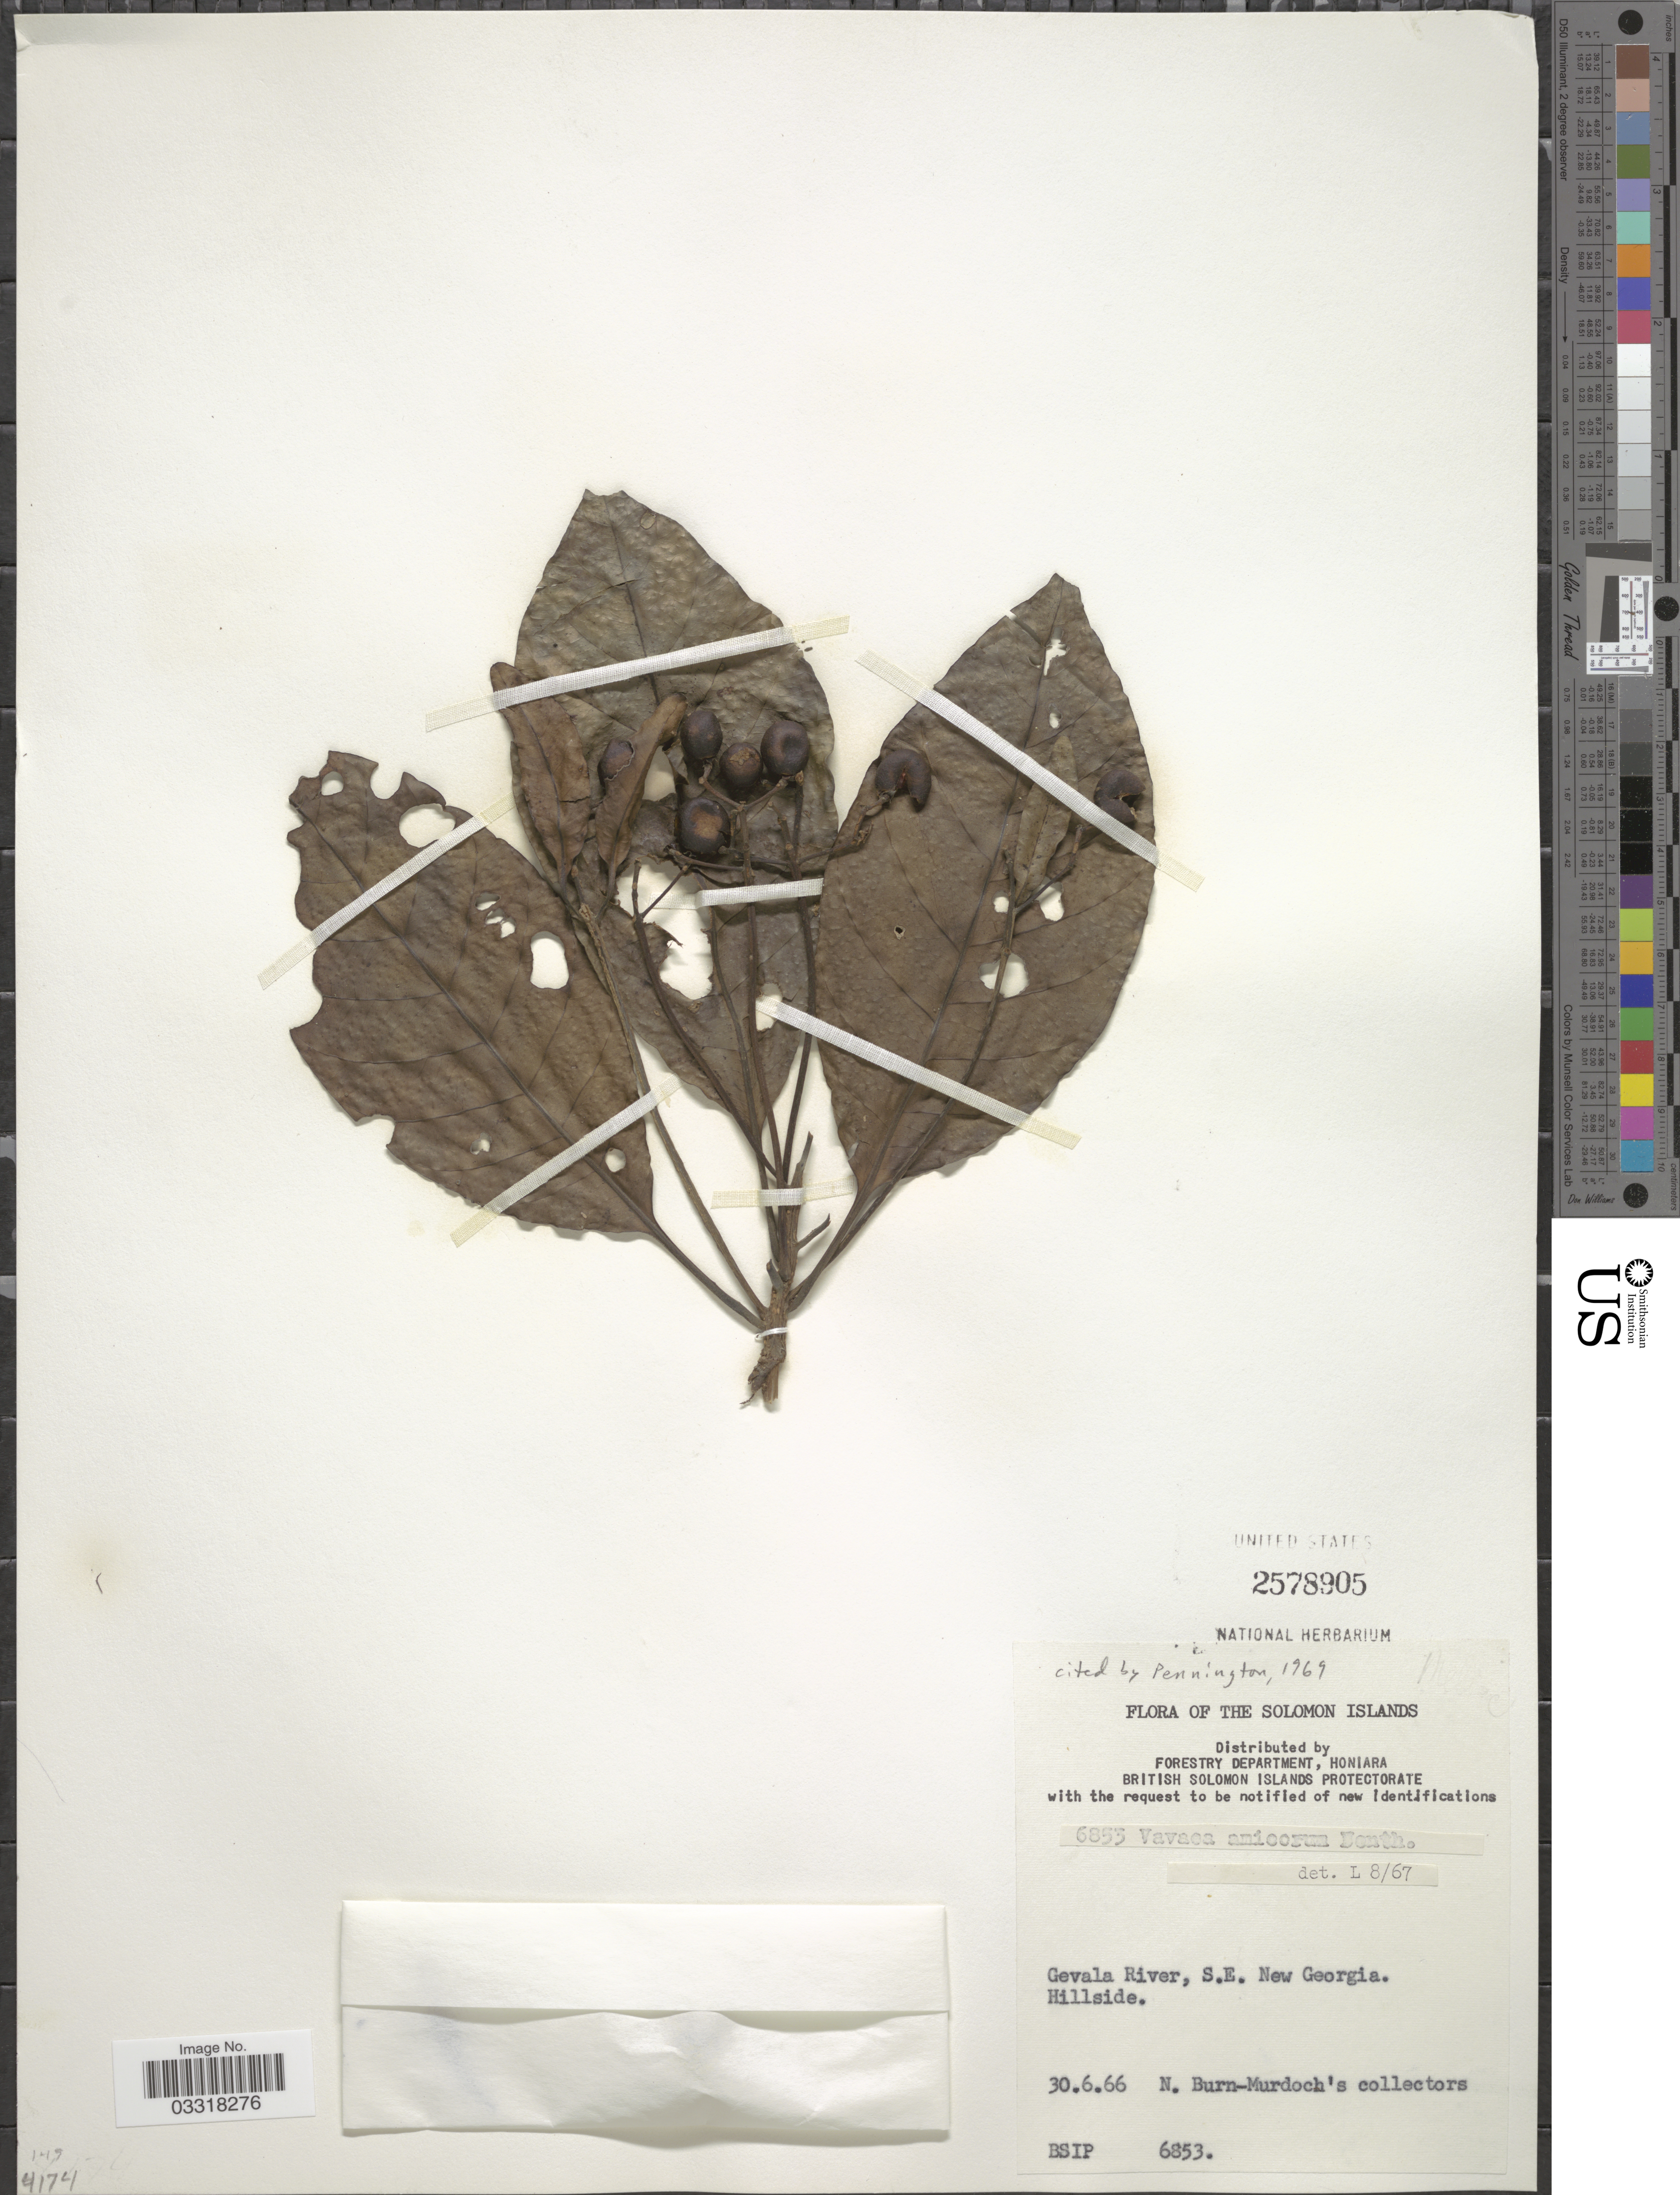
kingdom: Plantae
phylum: Tracheophyta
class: Magnoliopsida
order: Sapindales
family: Meliaceae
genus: Vavaea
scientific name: Vavaea amicorum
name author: Benth.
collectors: N. Burn-Murdoch's collectors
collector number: BSIP6853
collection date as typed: Transcribed d/m/y: 30/6/66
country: Solomon Islands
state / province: Solomon Islands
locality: Gevala River, S.E. New Georgia. Hillside.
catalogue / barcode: US 2578905